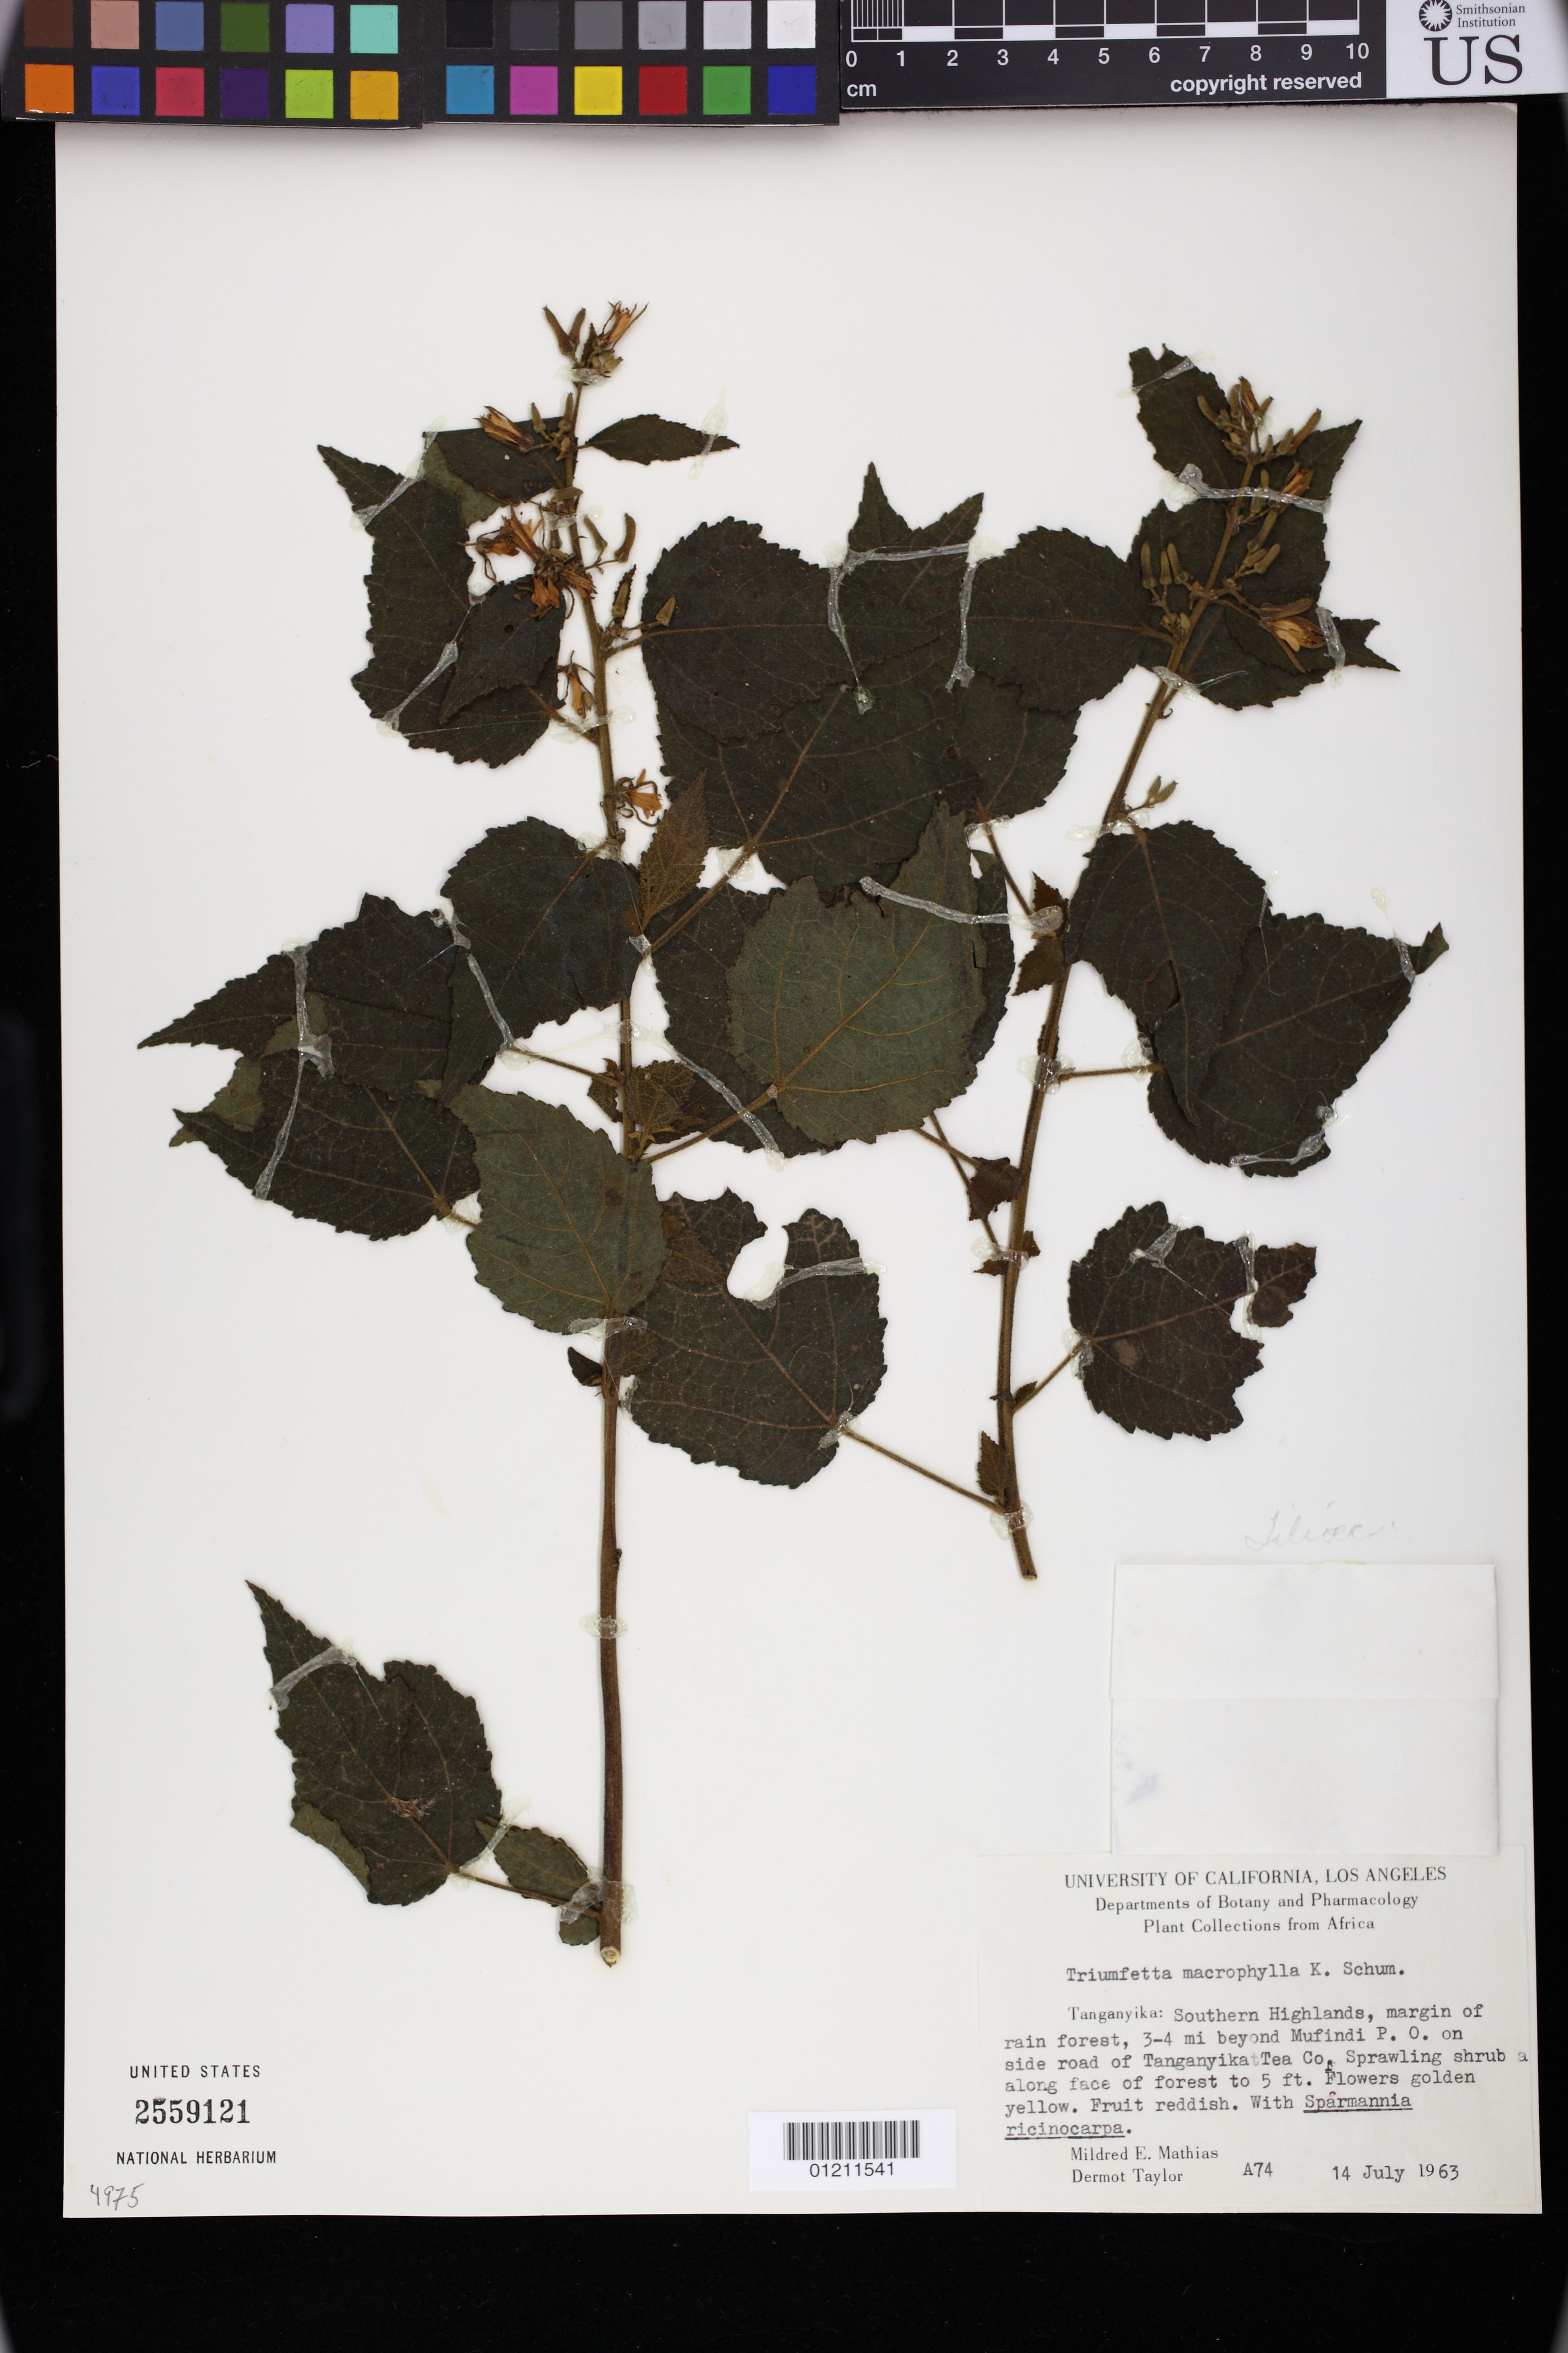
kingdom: Plantae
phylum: Tracheophyta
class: Magnoliopsida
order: Malvales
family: Malvaceae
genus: Triumfetta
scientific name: Triumfetta sp.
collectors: M. E. Mathias & D. Taylor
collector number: A74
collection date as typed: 14 Jul 1963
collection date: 1963-07-14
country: Tanzania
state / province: Iringa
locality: Tanganyika: Southern Highlands, margin of rain forest, 3-4 mi beyond Mufindi P. O. on side road of Tanganyika Tea Co.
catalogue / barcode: US 2559121